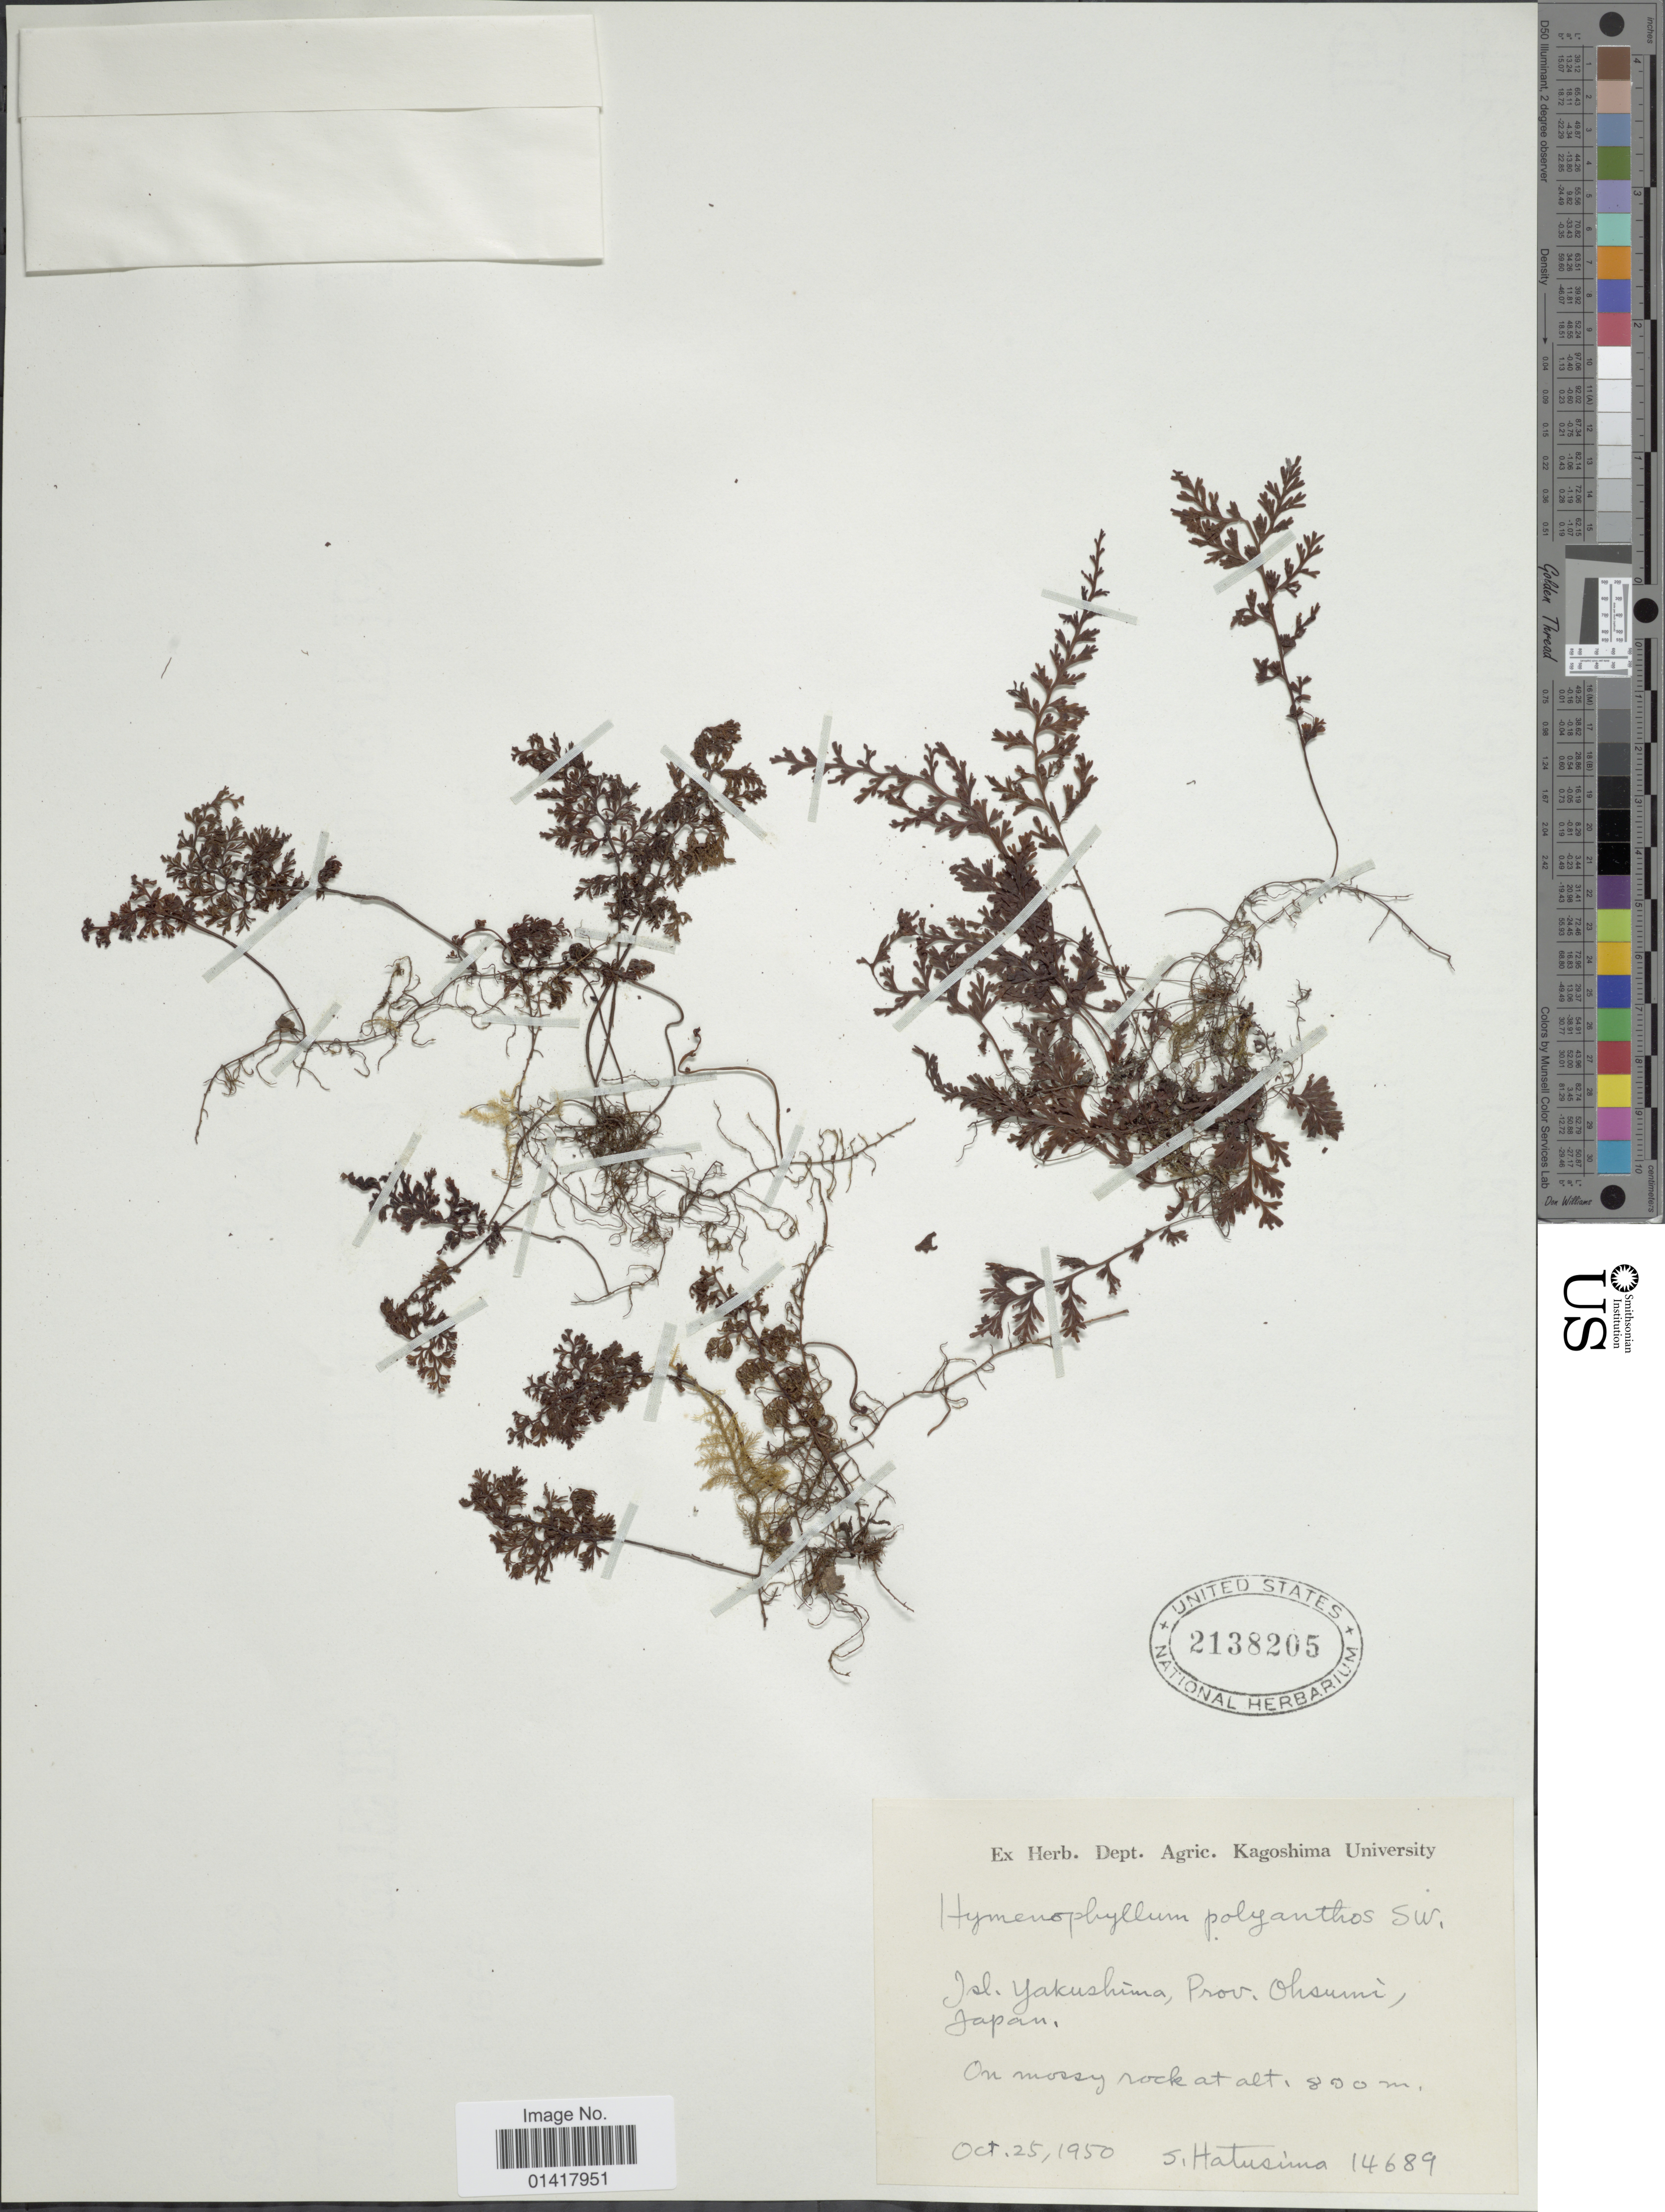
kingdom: Plantae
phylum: Tracheophyta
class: Polypodiopsida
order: Hymenophyllales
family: Hymenophyllaceae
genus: Hymenophyllum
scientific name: Hymenophyllum polyanthos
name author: (Sw.) Sw.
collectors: S. Hatusima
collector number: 14689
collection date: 1950-10-25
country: Japan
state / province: Kagosima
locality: Isl. Yakushima, Prov. Ohsumi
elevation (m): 800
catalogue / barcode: US 2138205